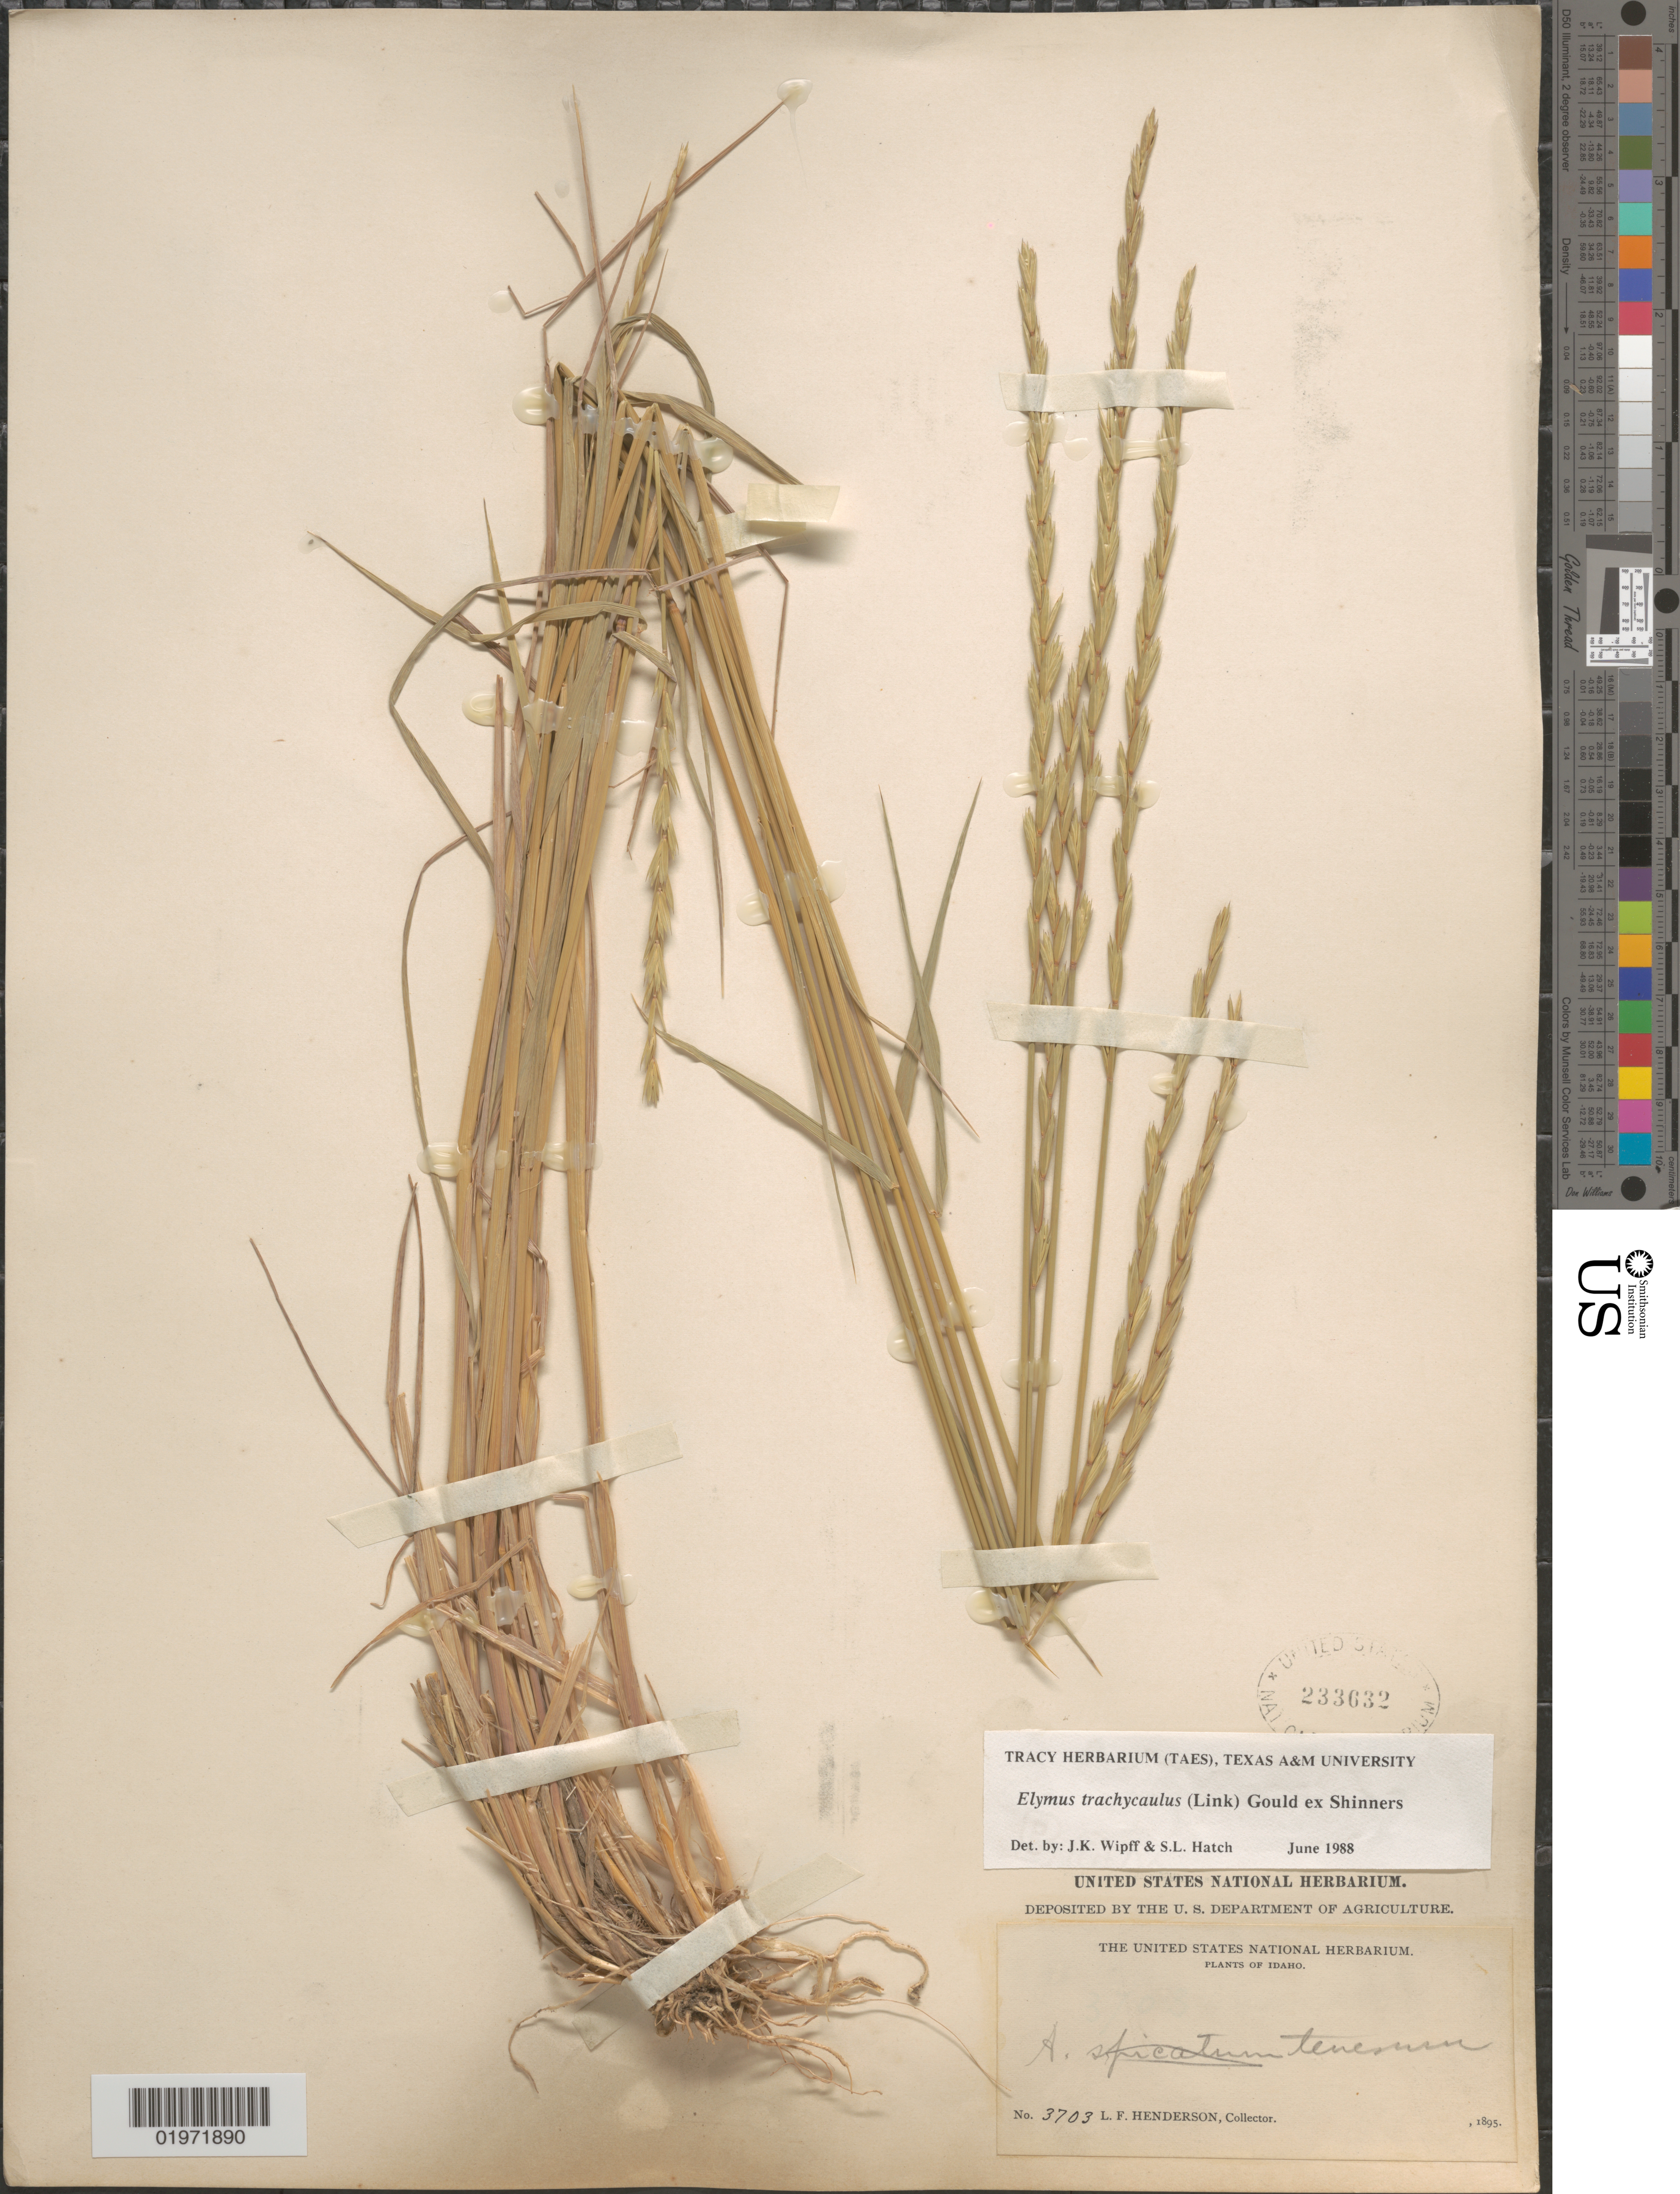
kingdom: Plantae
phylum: Tracheophyta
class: Liliopsida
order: Poales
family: Poaceae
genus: Elymus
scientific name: Elymus trachycaulus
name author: (Link) Gould ex Shinners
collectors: L. Henderson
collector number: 3703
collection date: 1895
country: United States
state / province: Idaho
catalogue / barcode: US 233632